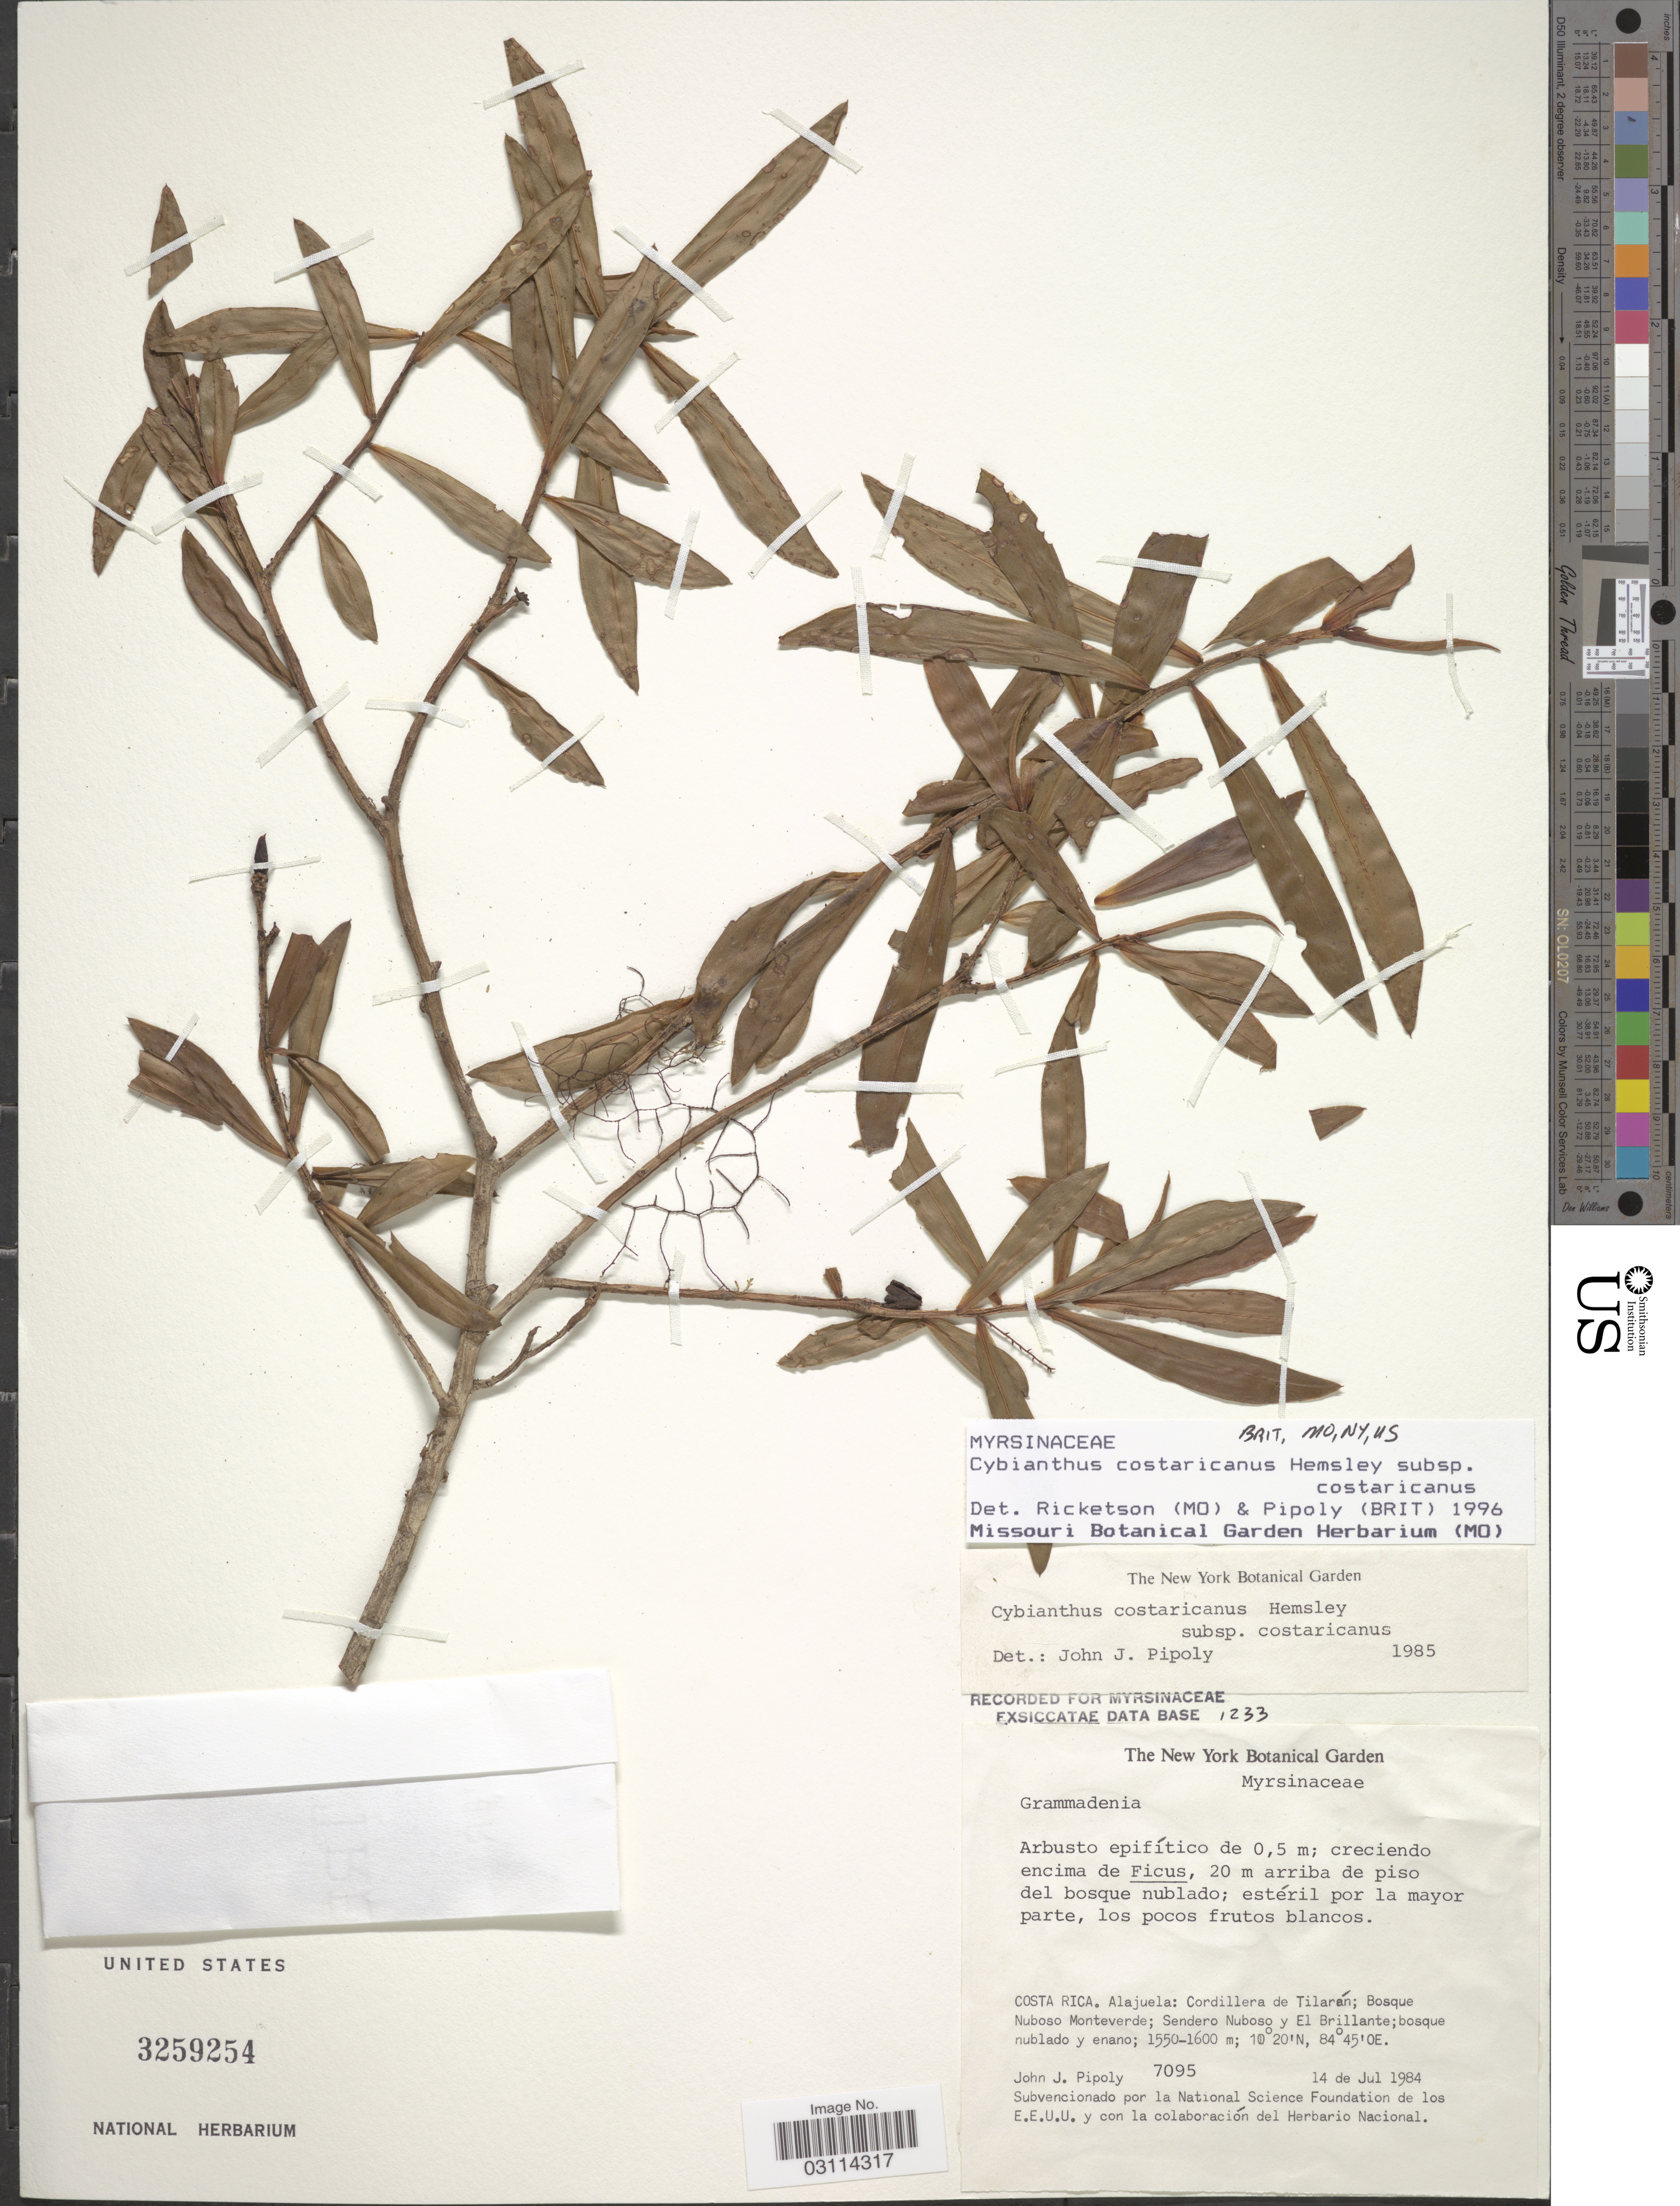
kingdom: Plantae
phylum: Tracheophyta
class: Magnoliopsida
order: Ericales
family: Primulaceae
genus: Cybianthus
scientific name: Cybianthus costaricanus subsp. costaricanus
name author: Hemsl.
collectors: J. J. Pipoly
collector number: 7095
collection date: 1984-07-14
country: Costa Rica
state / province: Alajuela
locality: Cordillera de Tilarán; Bosque Nuboso Monteverde; Sendero Nuboso y El Brillante.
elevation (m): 1550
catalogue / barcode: US 3259254